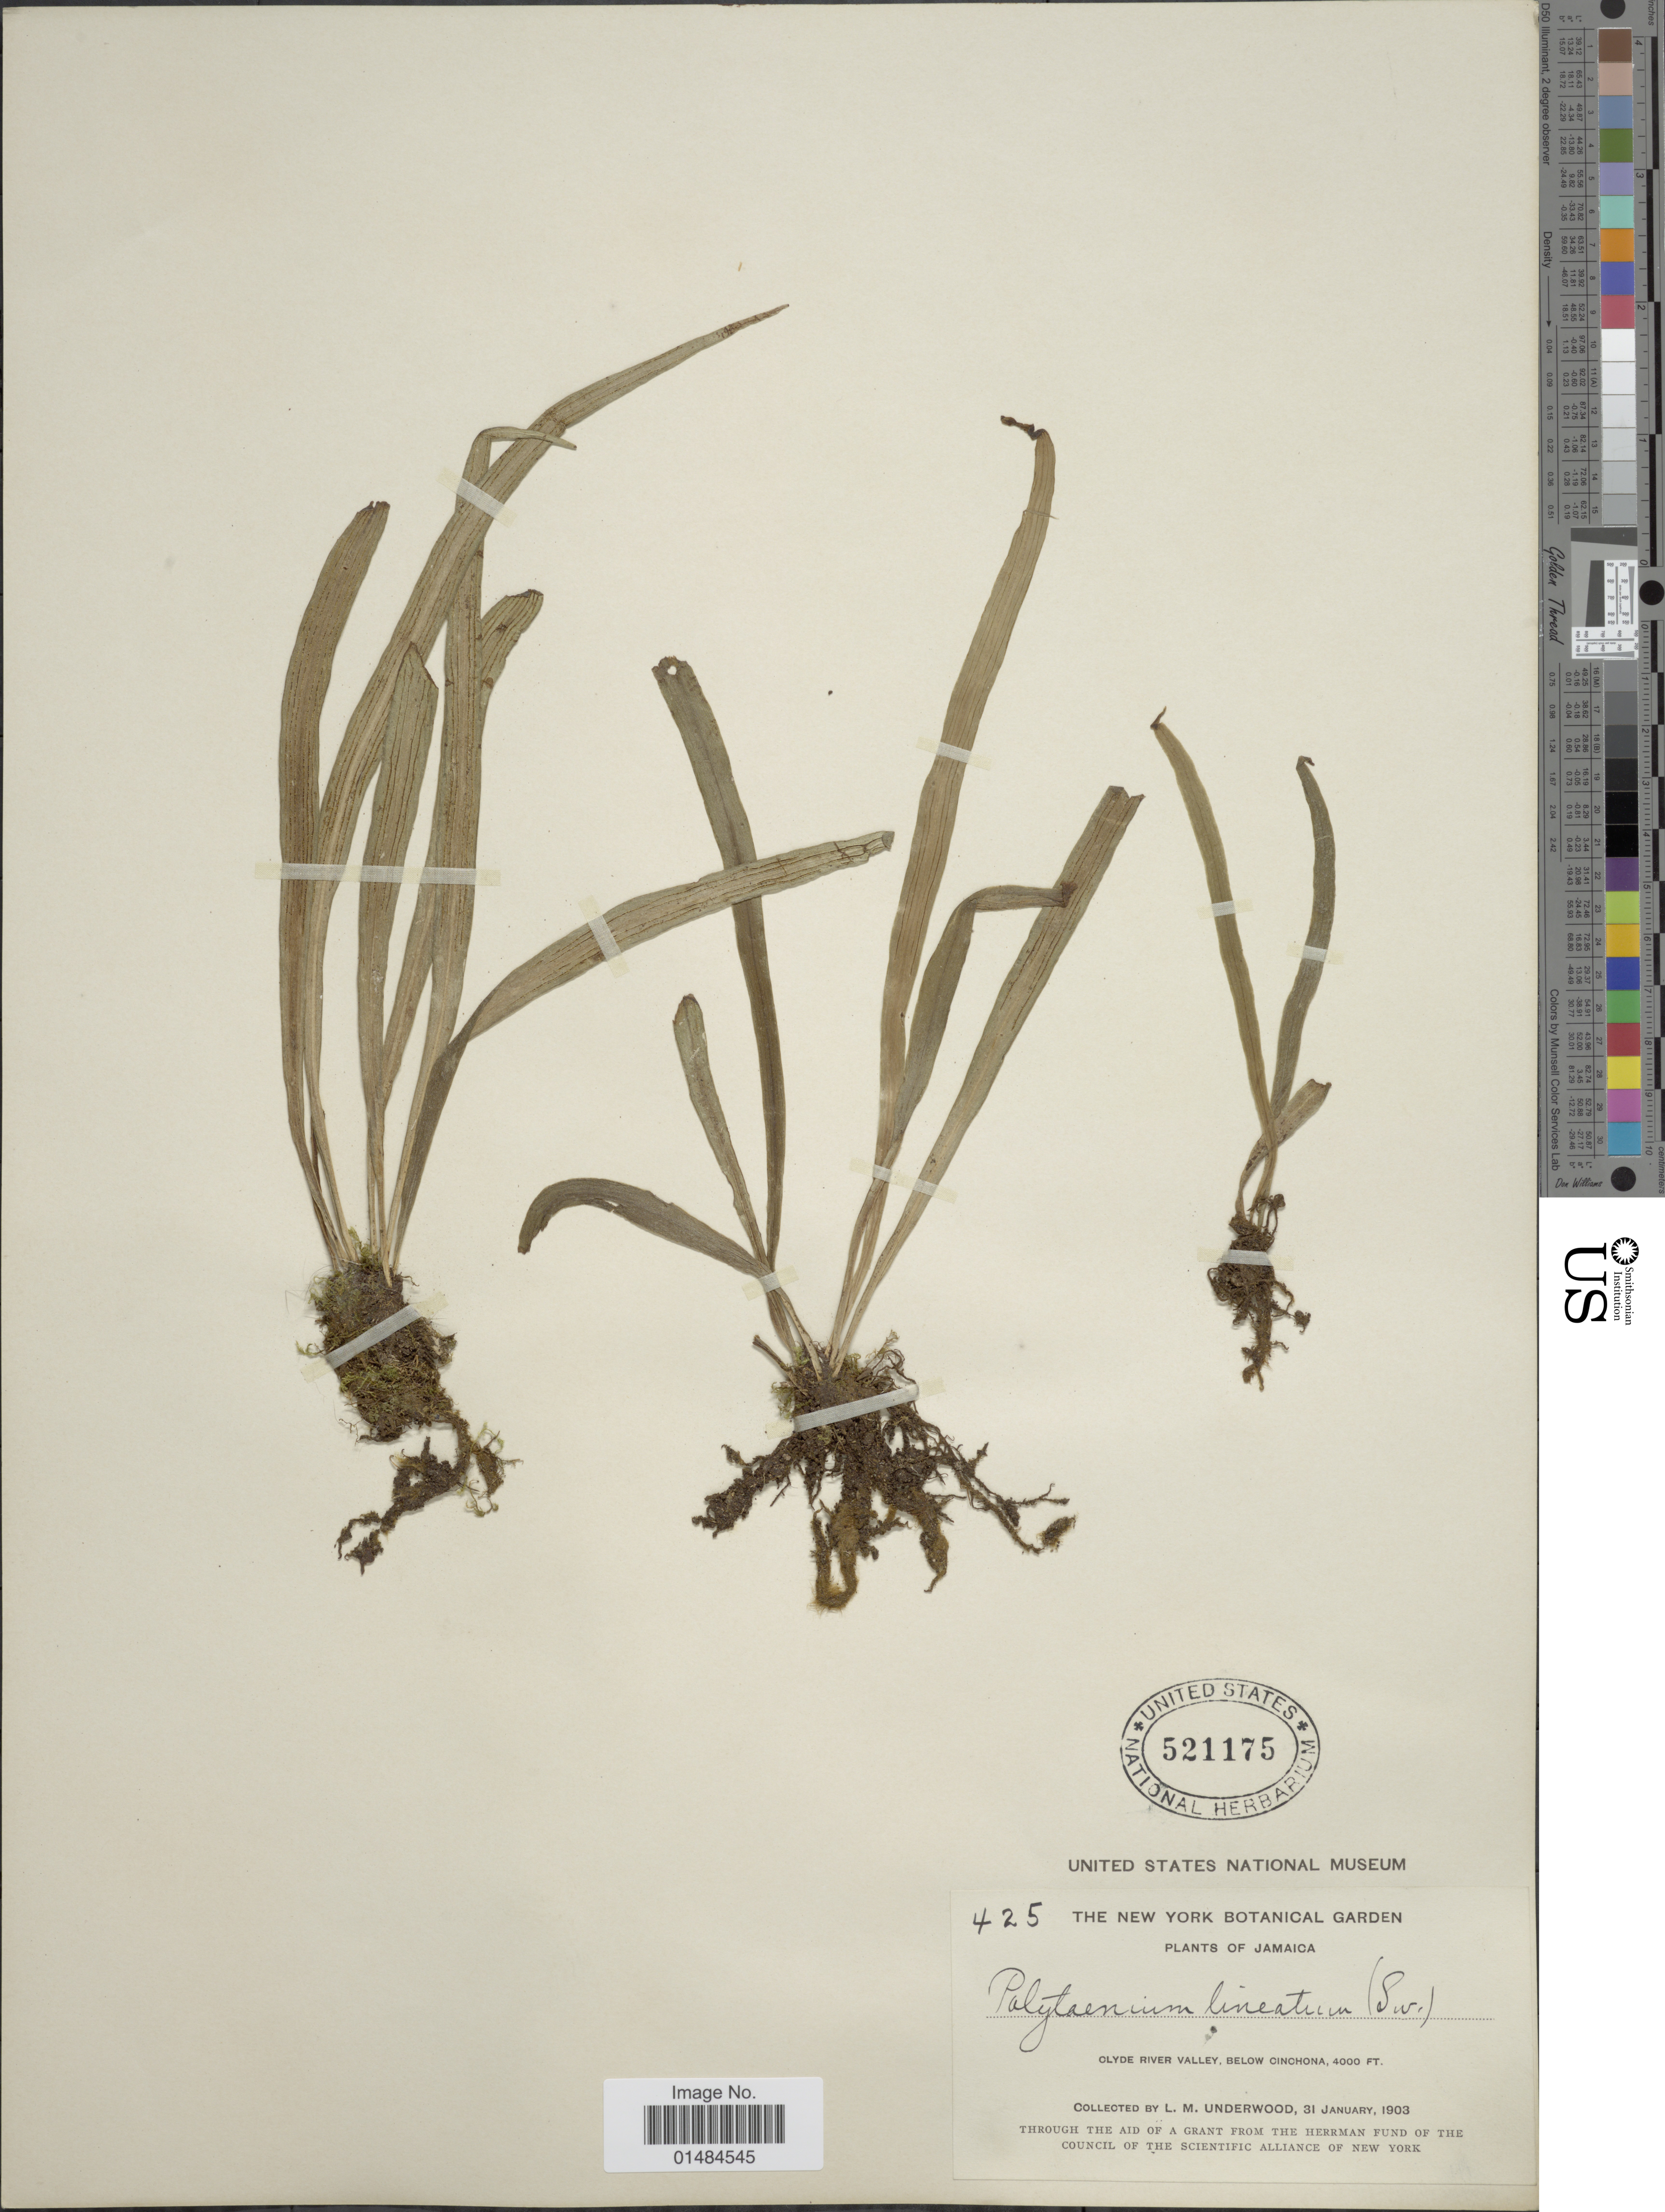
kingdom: Plantae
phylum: Tracheophyta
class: Polypodiopsida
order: Polypodiales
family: Pteridaceae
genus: Polytaenium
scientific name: Polytaenium lineatum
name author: (Sw.) J. Sm.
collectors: L. M. Underwood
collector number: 425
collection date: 1903-01-31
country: Jamaica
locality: Clyde River Valley, below Cinchona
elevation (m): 1219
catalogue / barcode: US 521175